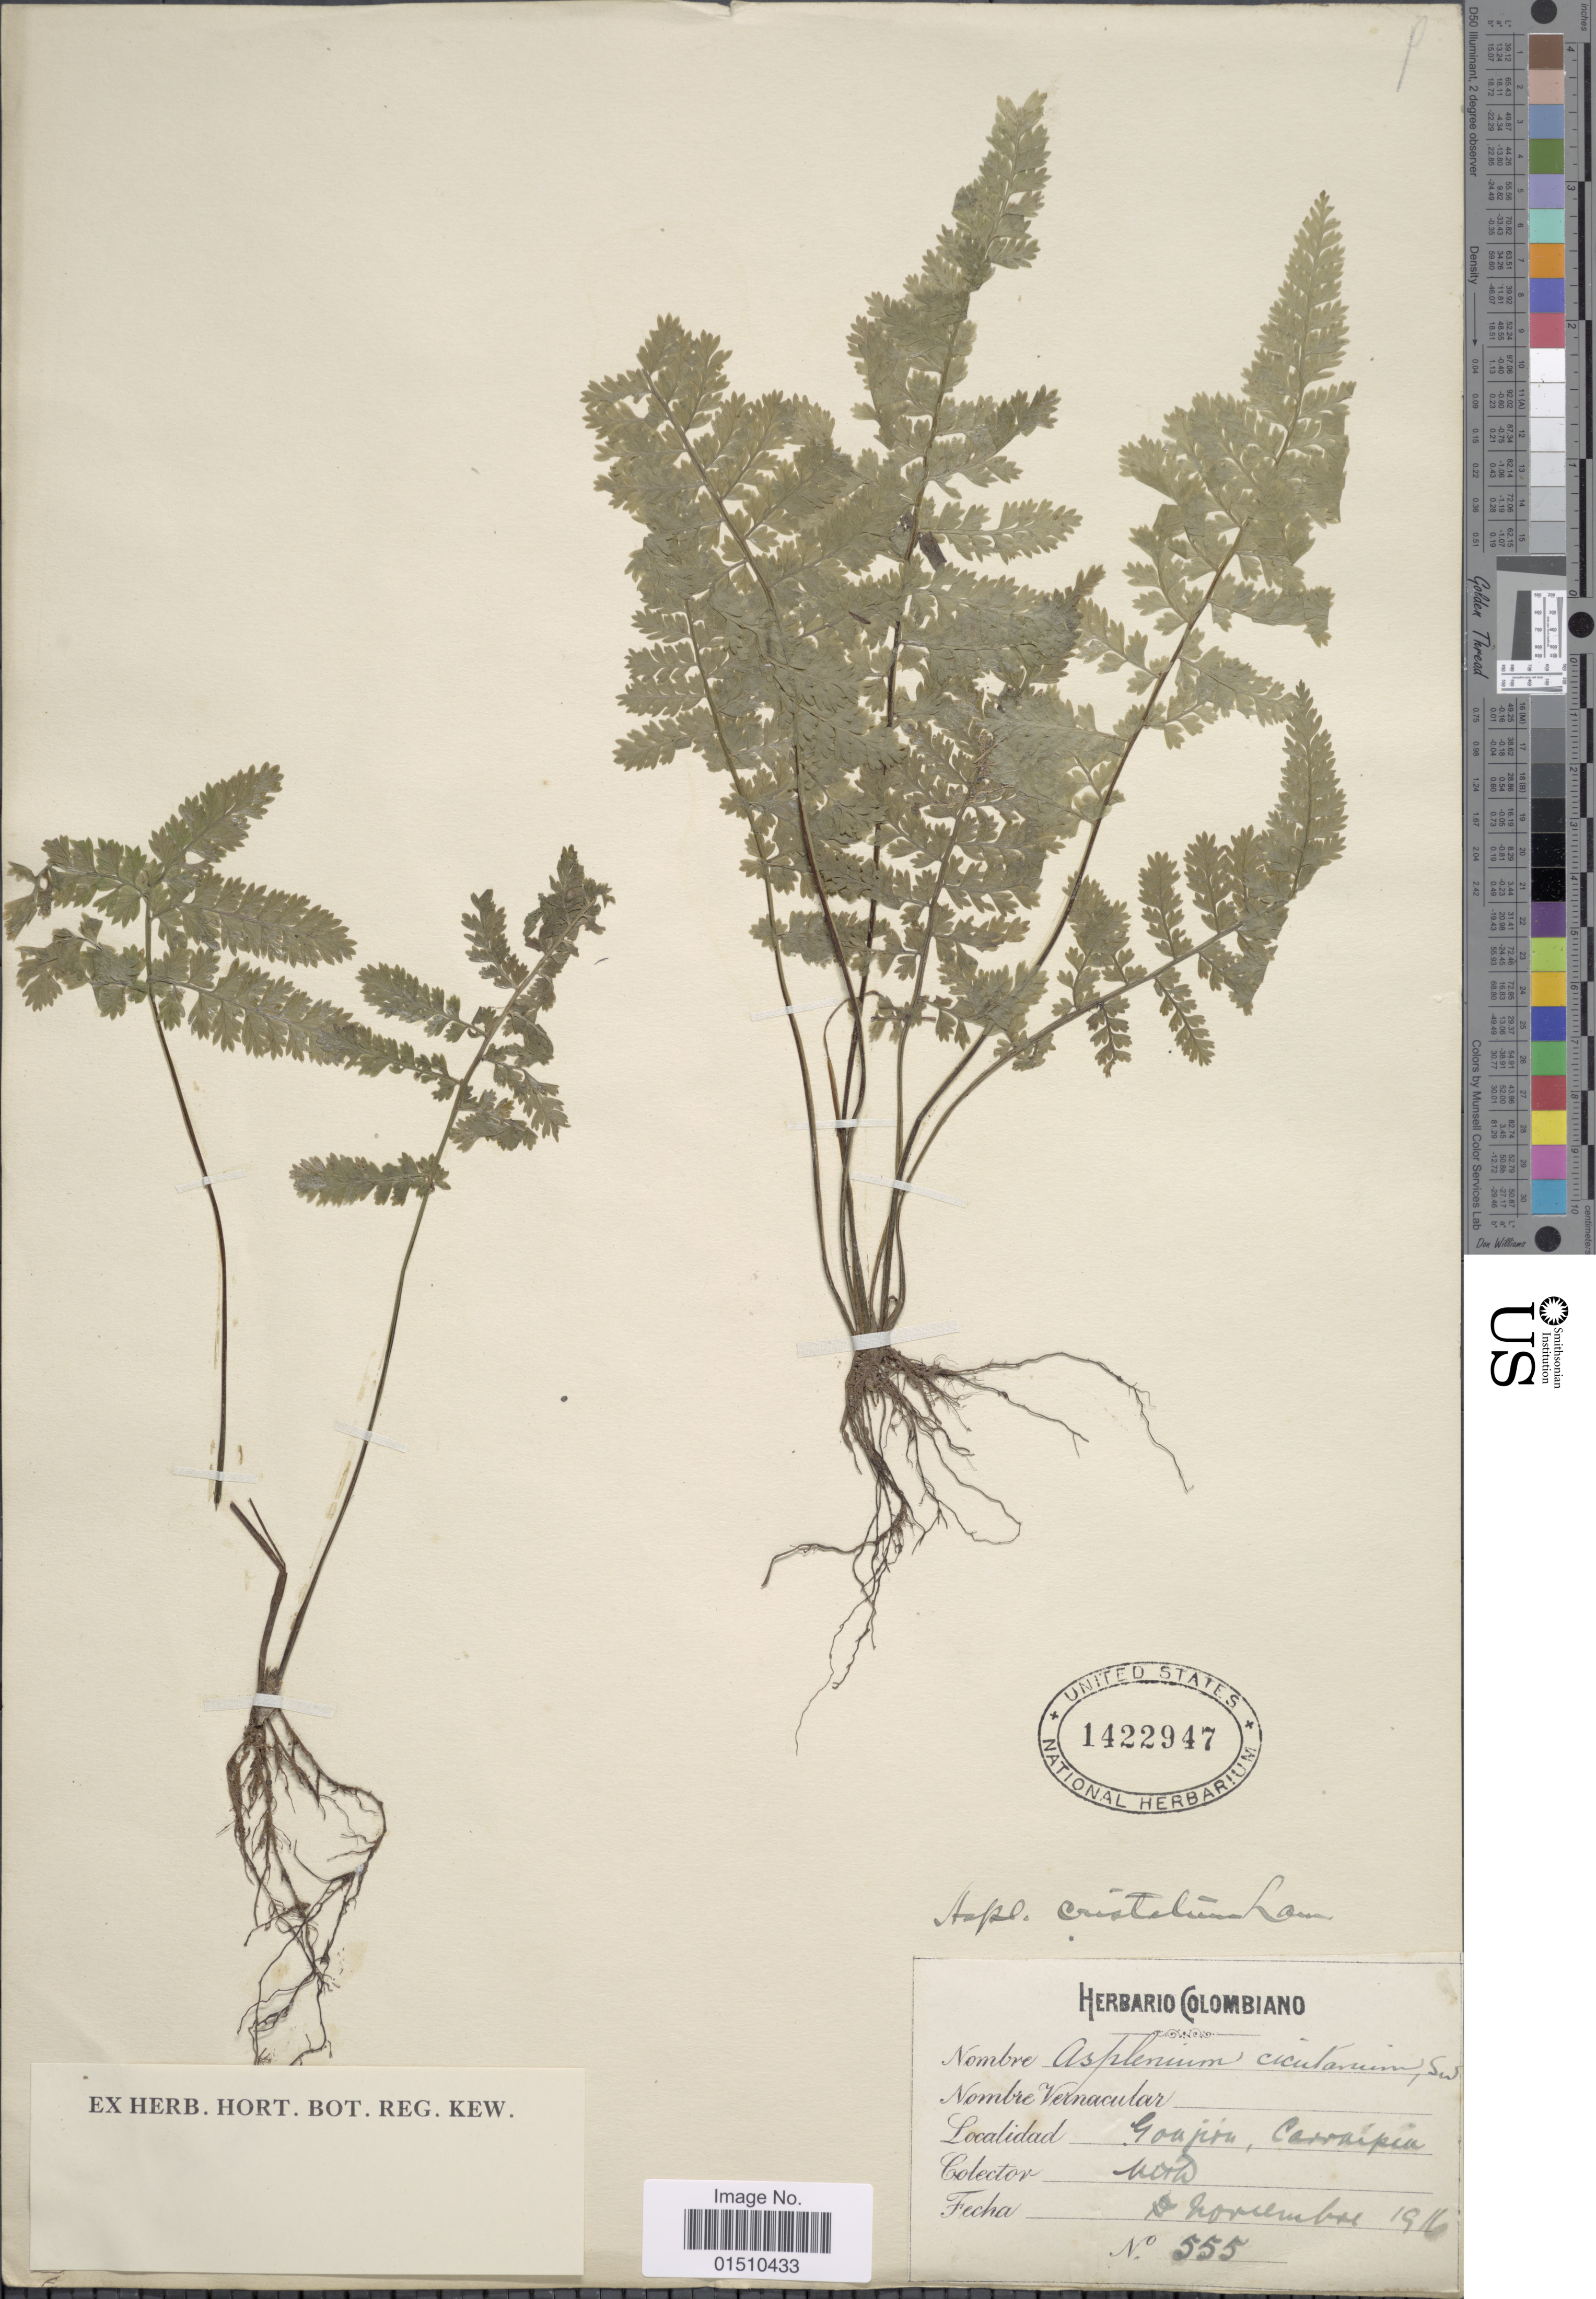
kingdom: Plantae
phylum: Tracheophyta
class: Polypodiopsida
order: Polypodiales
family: Aspleniaceae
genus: Asplenium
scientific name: Asplenium cristatum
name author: Lam.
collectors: M. T. Dawe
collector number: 555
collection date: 1916-11-02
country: Colombia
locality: Colombiano, Guajira, Carraipia.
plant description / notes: Collector appears to be "MTD" [=M. T. Dawe?]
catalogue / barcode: US 1422947